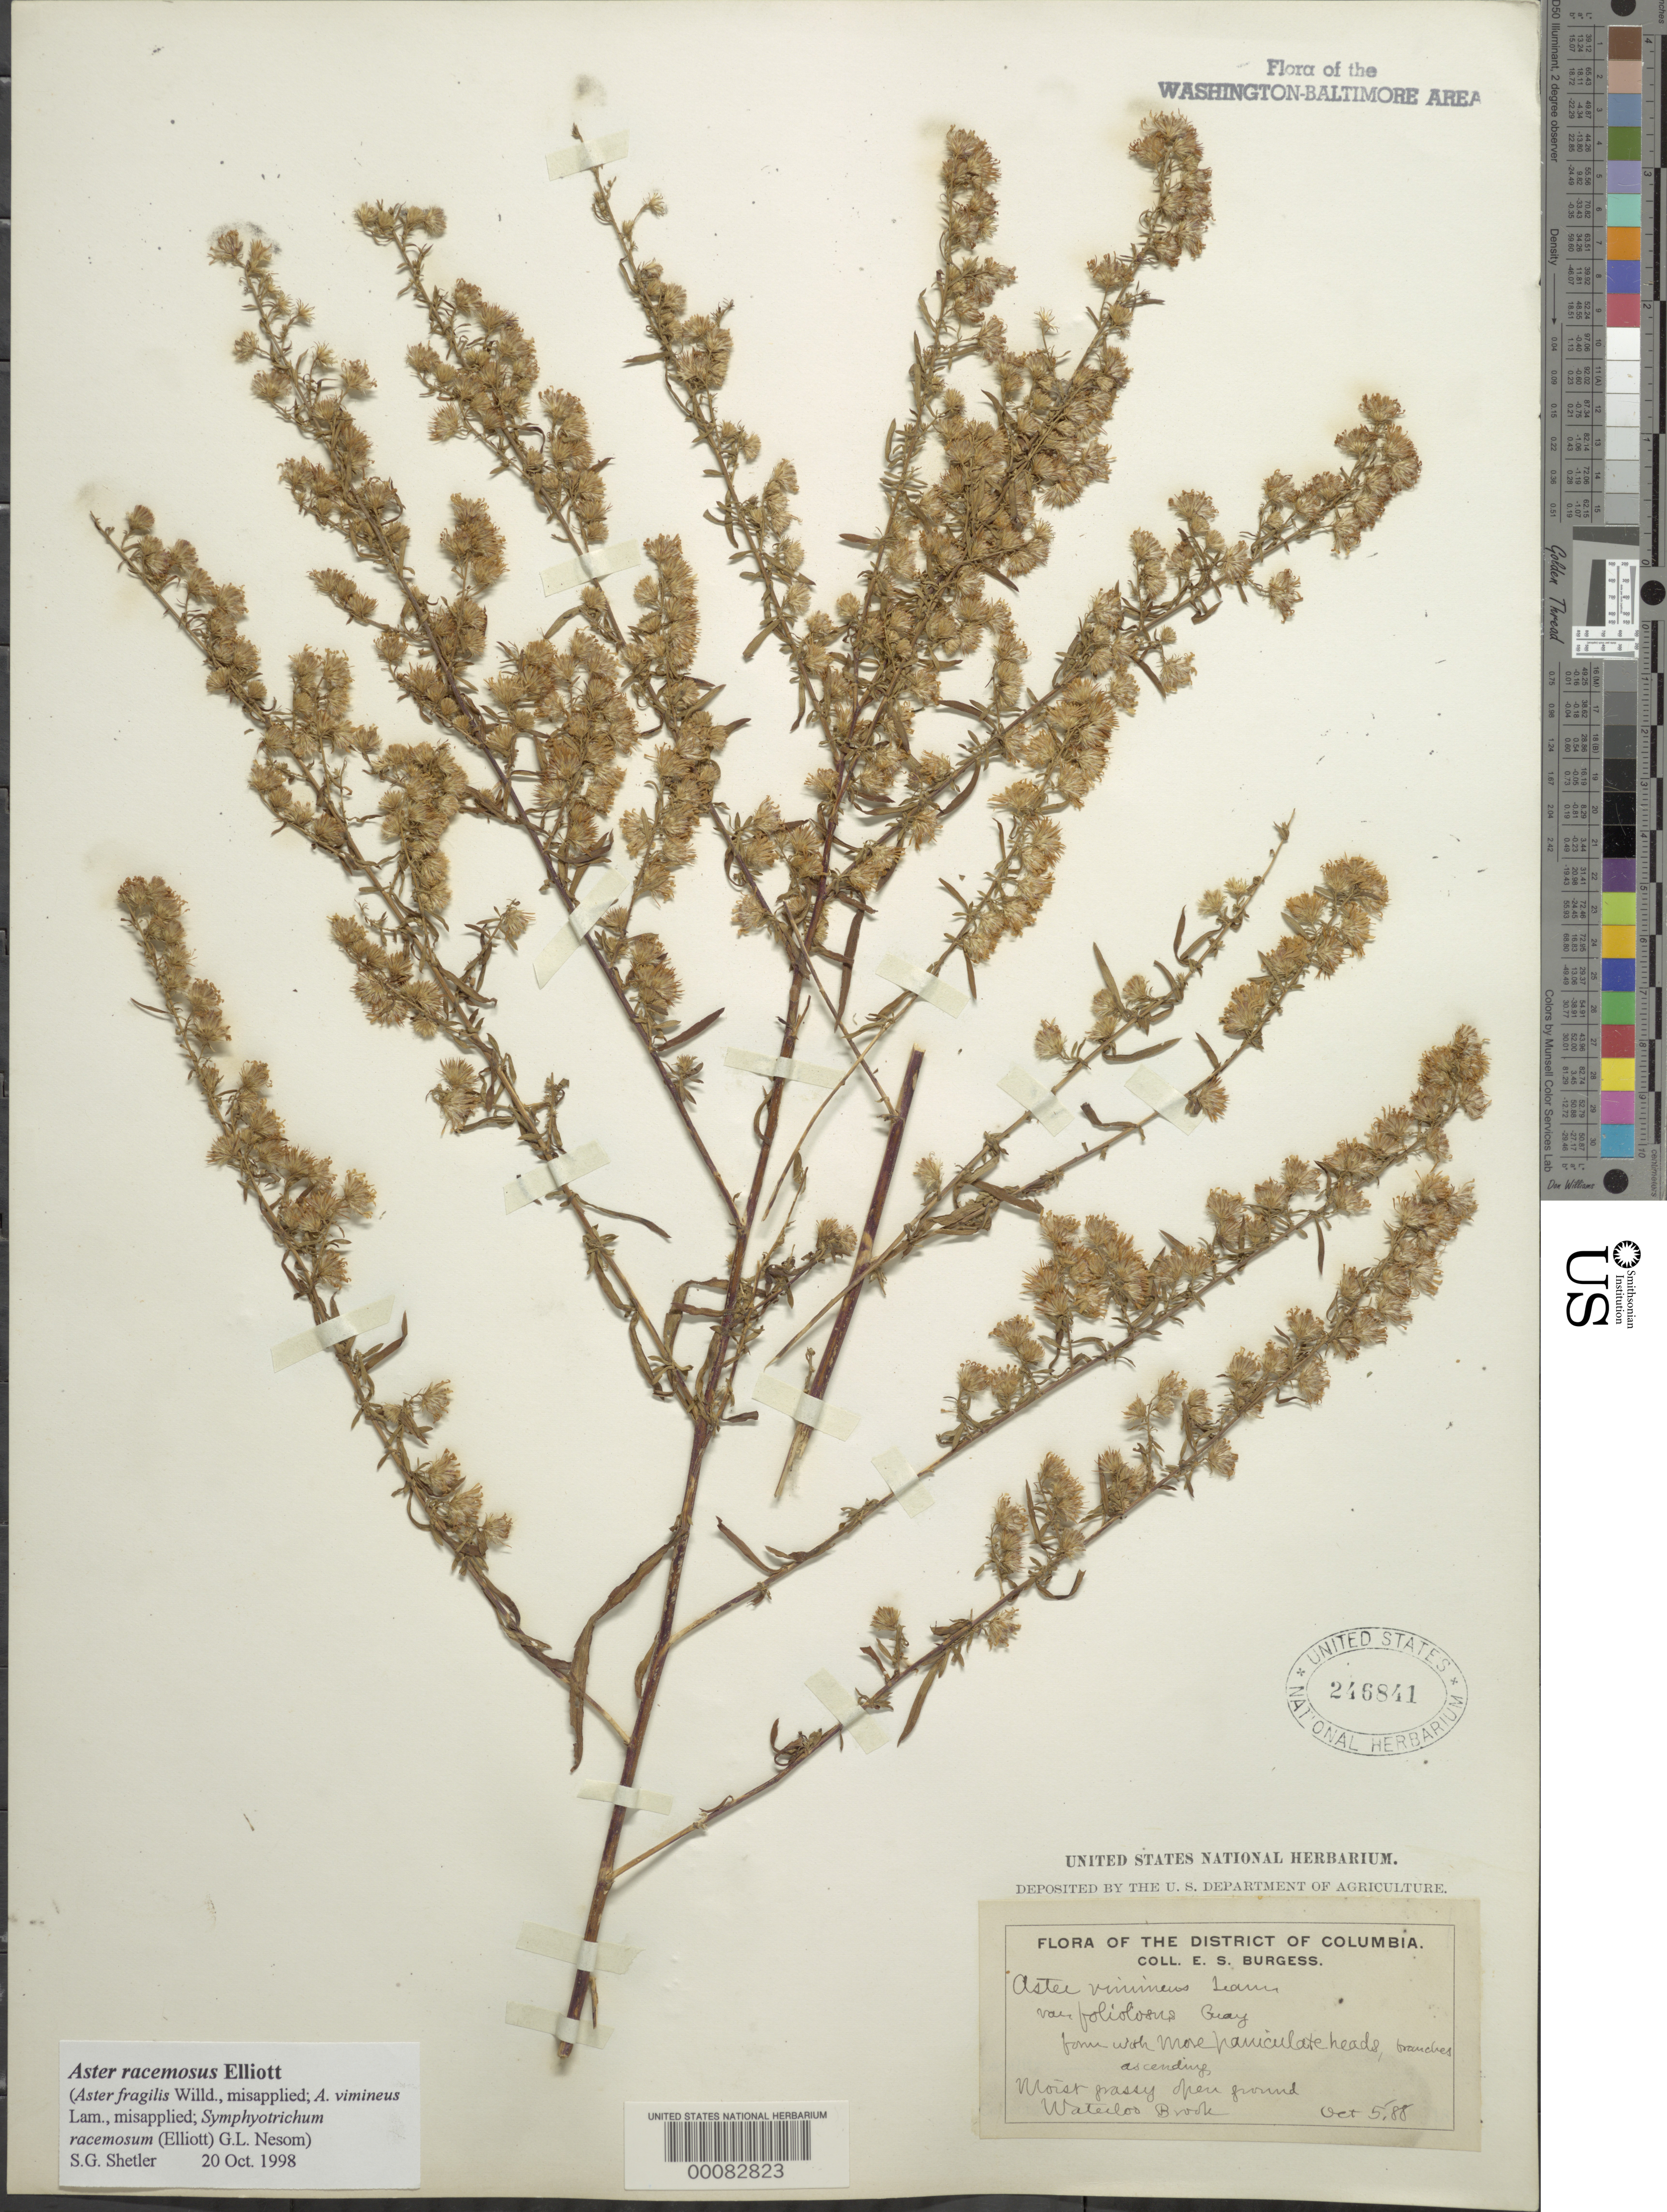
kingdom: Plantae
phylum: Tracheophyta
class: Magnoliopsida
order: Asterales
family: Asteraceae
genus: Symphyotrichum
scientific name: Symphyotrichum racemosum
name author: (Elliott) G.L. Nesom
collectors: E. Burgess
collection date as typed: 05 Oct 1888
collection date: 1888-10-05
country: United States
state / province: Virginia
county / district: Arlington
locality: Waterloo Brook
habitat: Moist grassy open ground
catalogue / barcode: US 246841